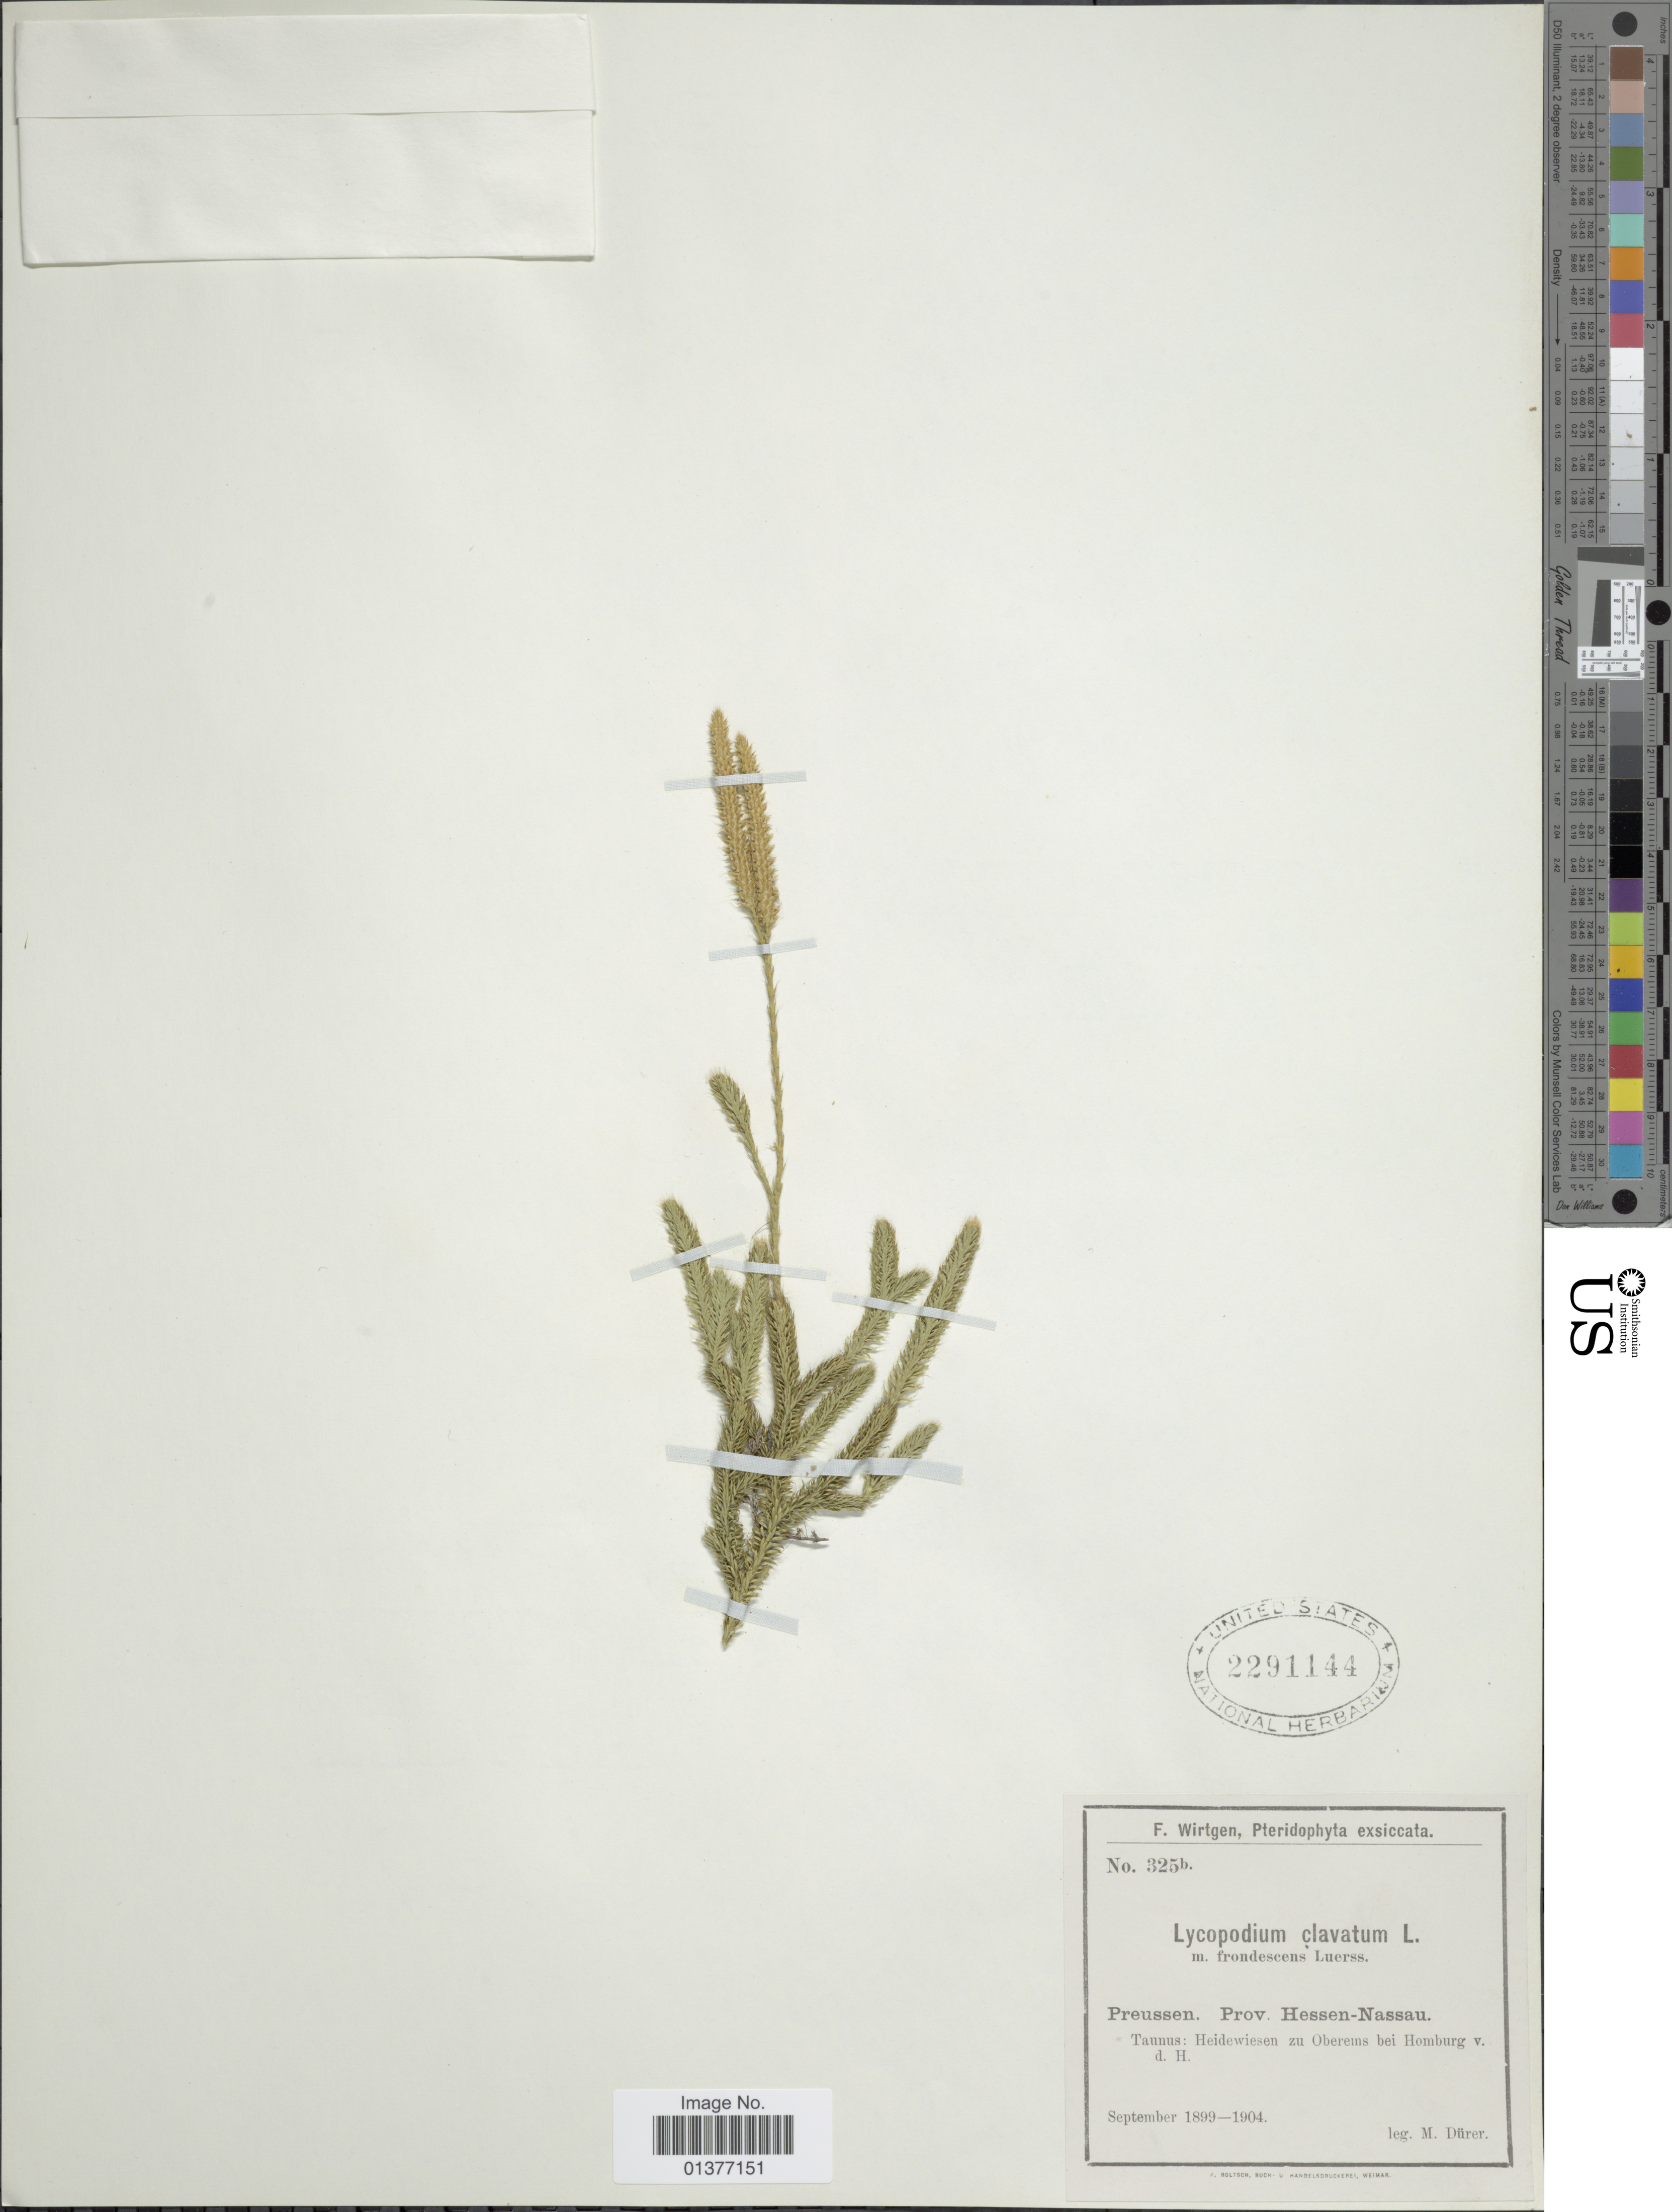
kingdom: Plantae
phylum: Tracheophyta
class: Lycopodiopsida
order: Lycopodiales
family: Lycopodiaceae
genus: Lycopodium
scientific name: Lycopodium clavatum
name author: L.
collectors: M. Durer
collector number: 325b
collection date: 1899-09/1904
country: Germany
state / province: Hesse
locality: Preussen, Prov. Hessen-Nassau, Taunus: Heidewiesen zu Oberems bei Homburg v. d. H.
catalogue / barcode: US 2291144